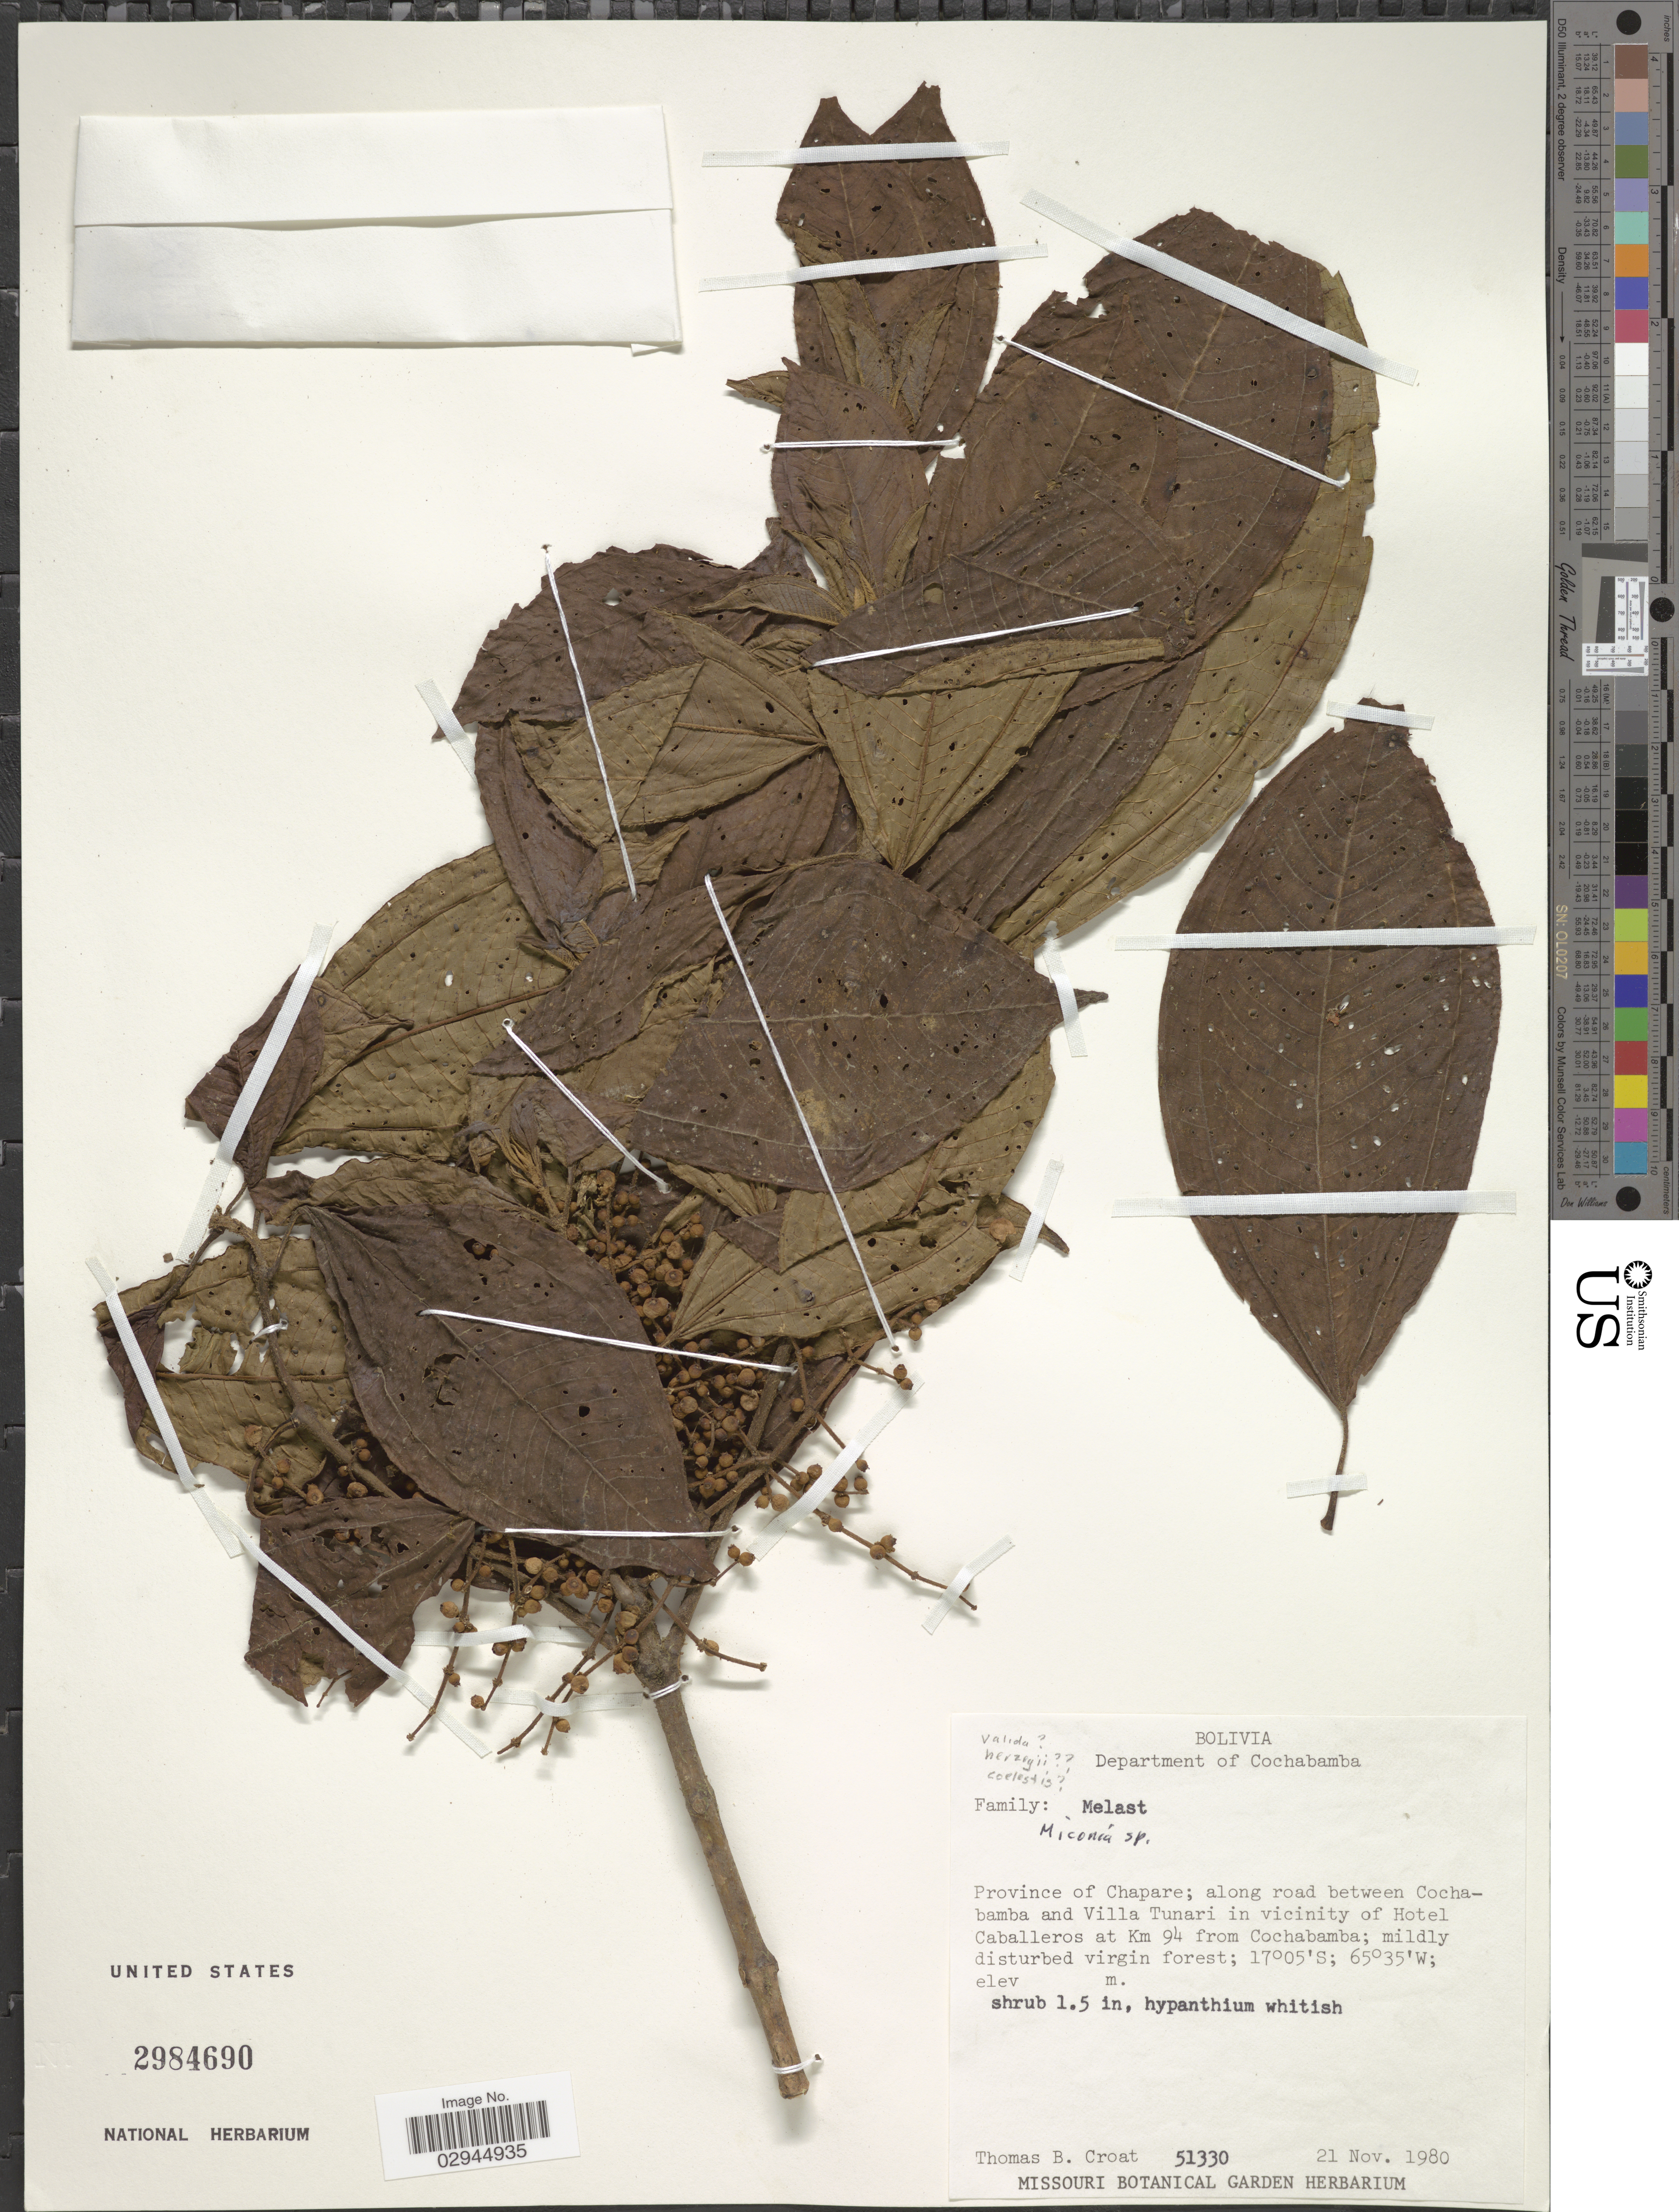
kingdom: Plantae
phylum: Tracheophyta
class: Magnoliopsida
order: Myrtales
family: Melastomataceae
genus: Miconia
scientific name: Miconia sp.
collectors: T. B. Croat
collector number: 51330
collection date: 1980-11-21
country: Bolivia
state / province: Cochabamba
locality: Department of Cochabamba. Province of Chapare; along road between Cochabamba and Villa Tunari in vicinity of Hotel Caballeros at Km 94 from Cochabamba.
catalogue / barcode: US 2984690